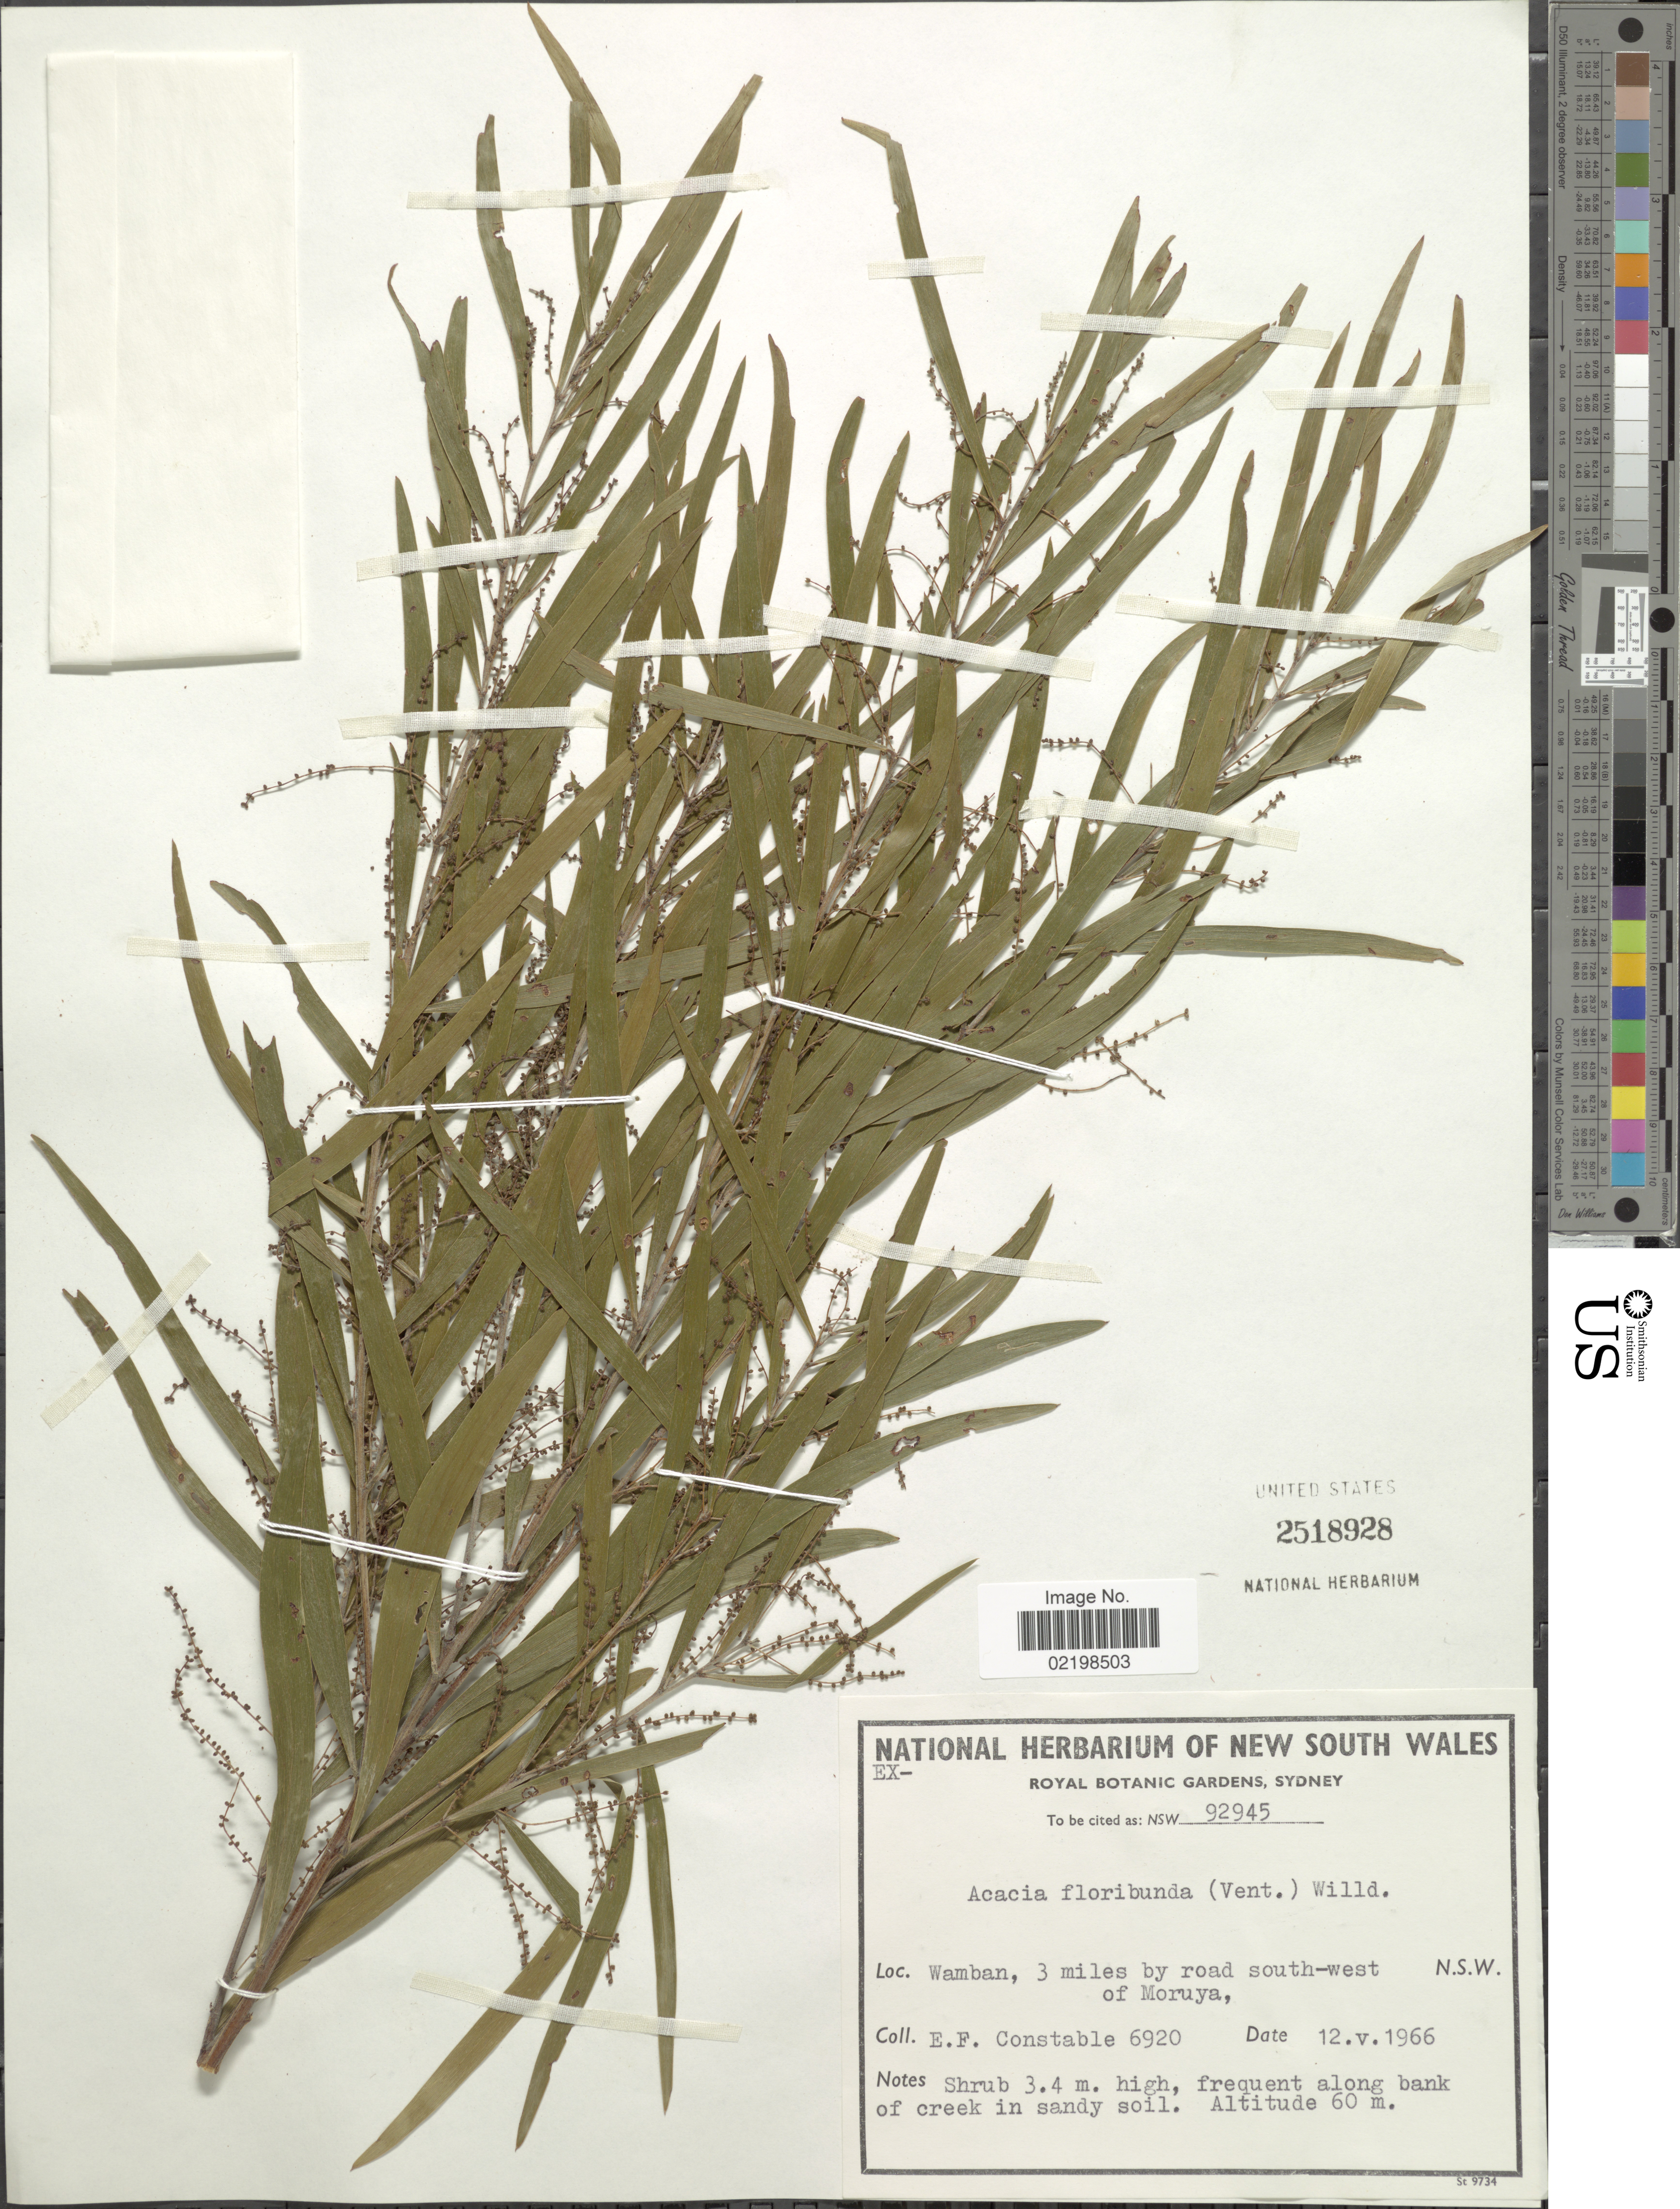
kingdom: Plantae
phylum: Tracheophyta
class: Magnoliopsida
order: Fabales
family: Fabaceae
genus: Acacia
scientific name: Acacia floribunda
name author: Willd.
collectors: E. F. Constable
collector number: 6920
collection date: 1966-05-12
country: Australia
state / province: New South Wales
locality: Wamban, 3 miles by road south-west of Moruya, N.S.W.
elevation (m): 60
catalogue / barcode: US 2518928